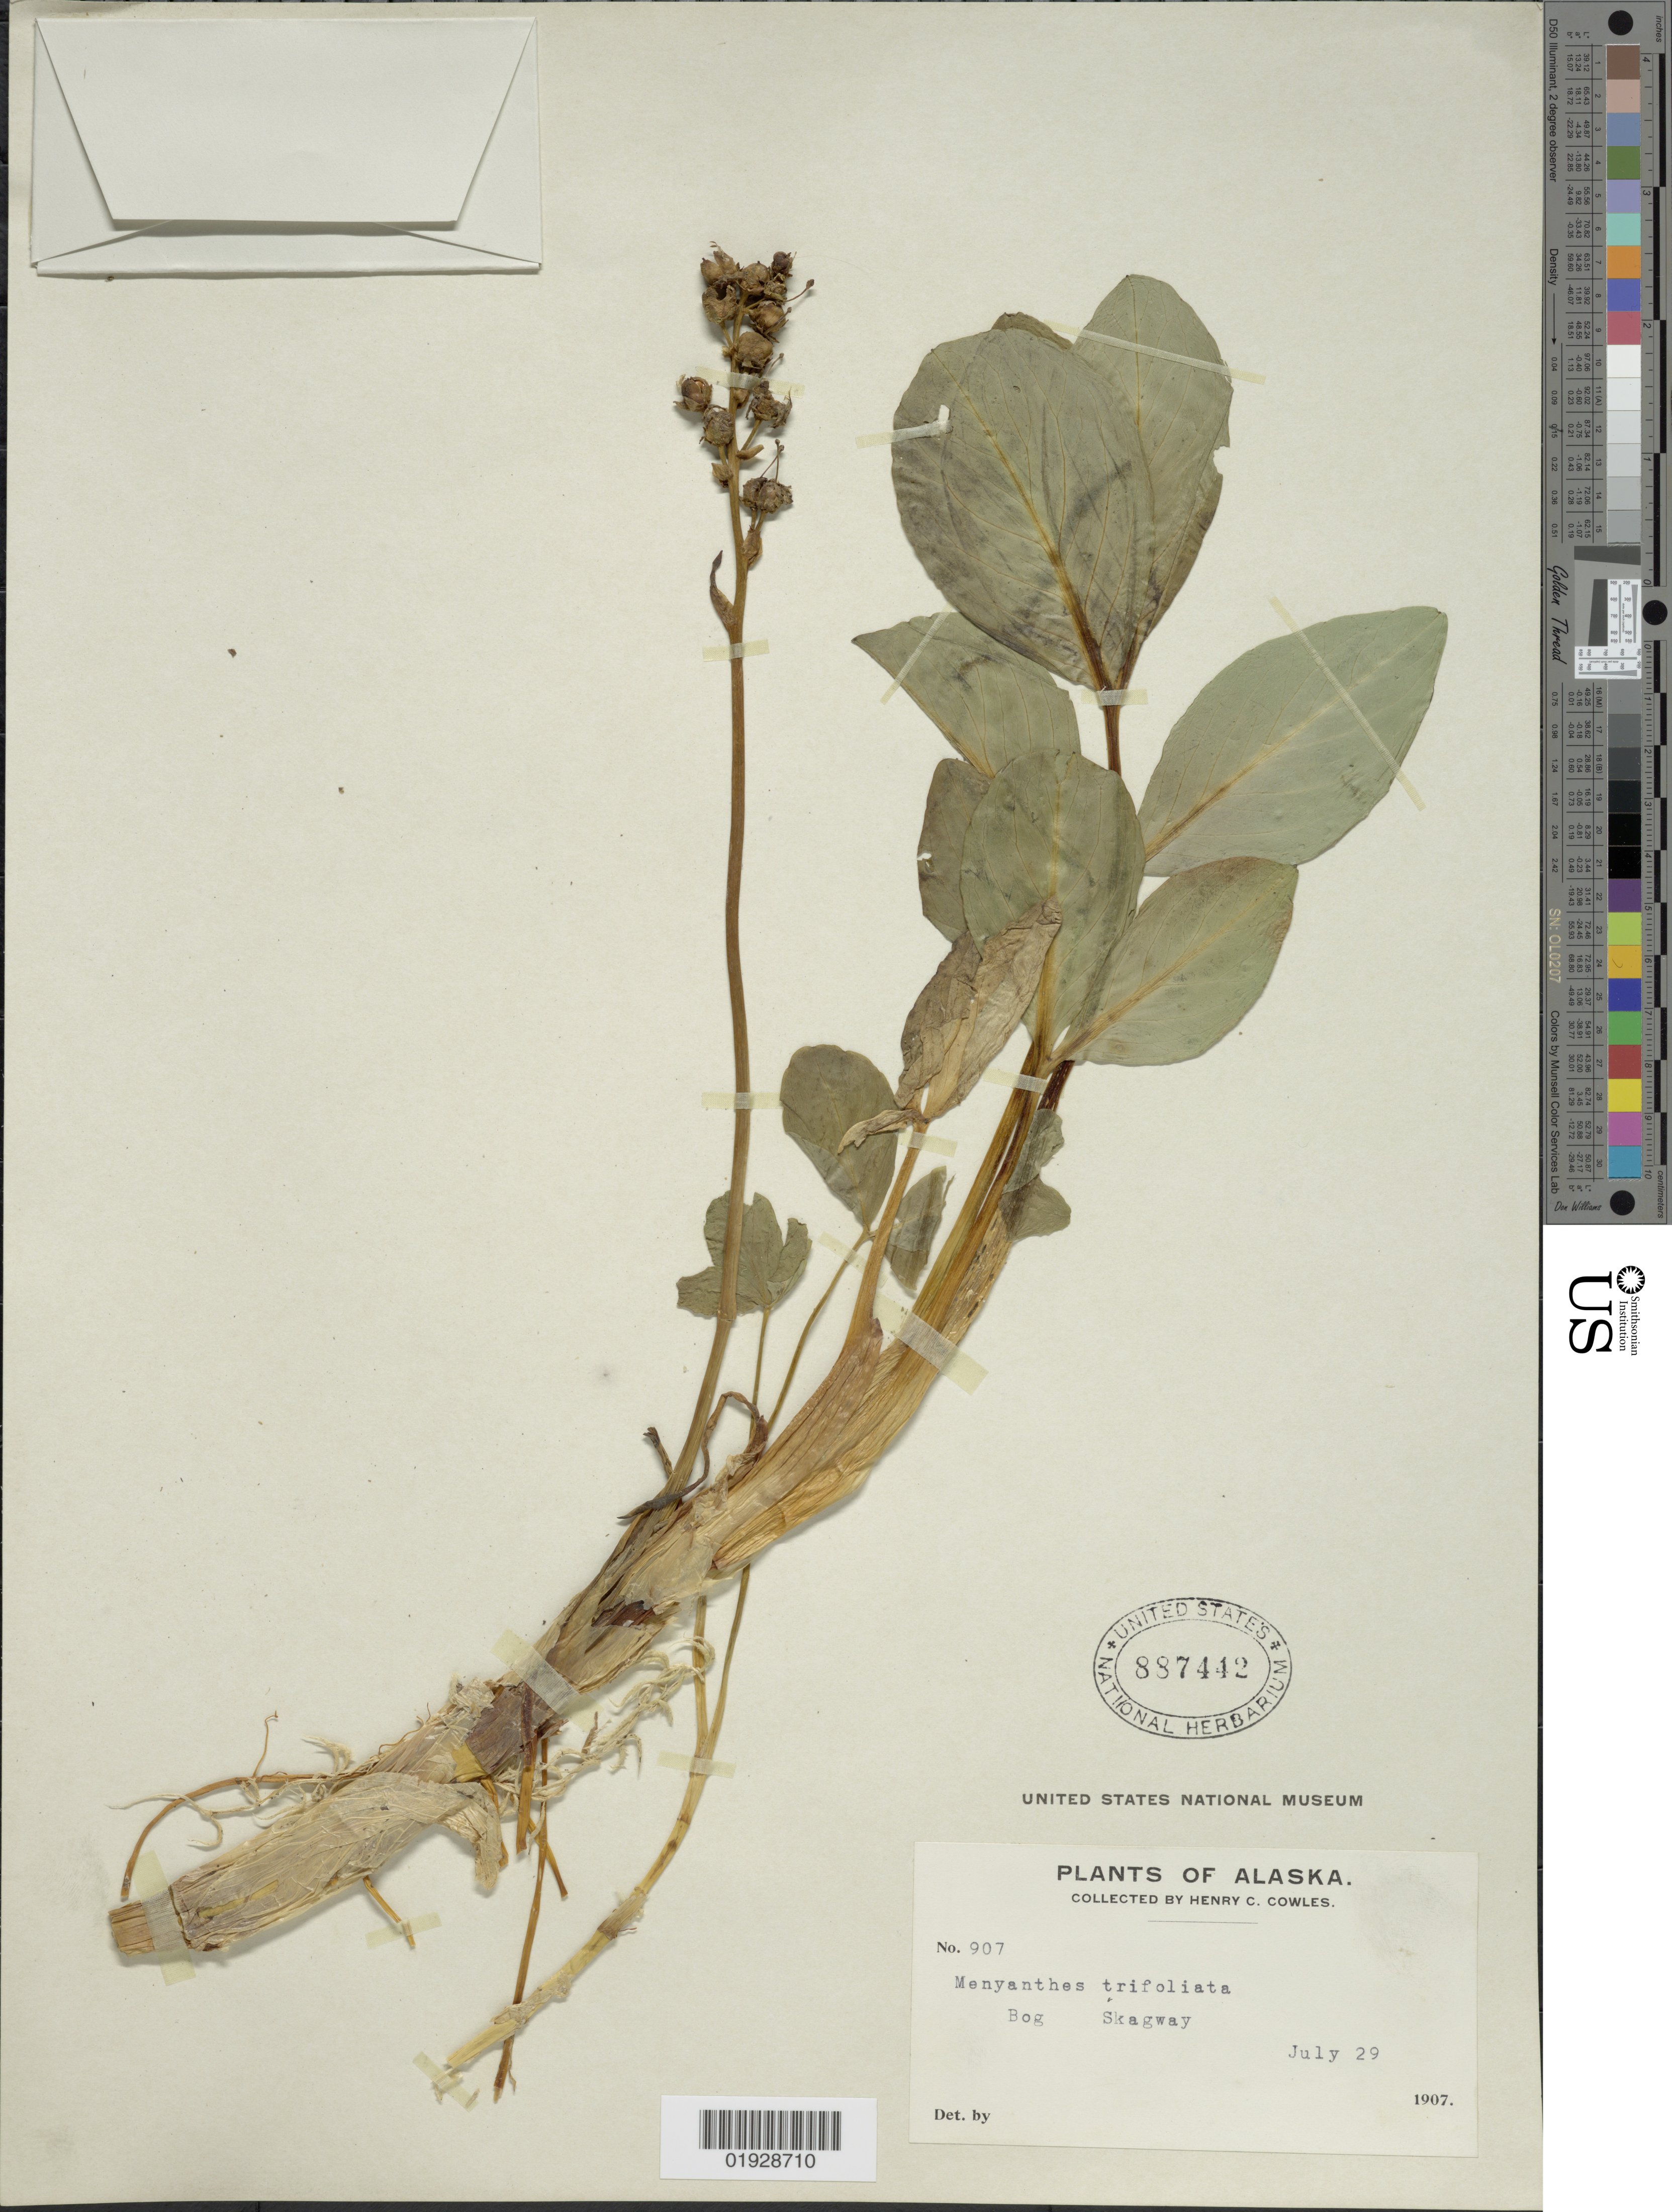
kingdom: Plantae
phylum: Tracheophyta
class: Magnoliopsida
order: Asterales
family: Menyanthaceae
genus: Menyanthes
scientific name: Menyanthes trifoliata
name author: L.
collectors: H. Cowles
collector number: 907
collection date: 1907-07-29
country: United States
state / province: Alaska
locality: Bog Skagway.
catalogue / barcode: US 887442